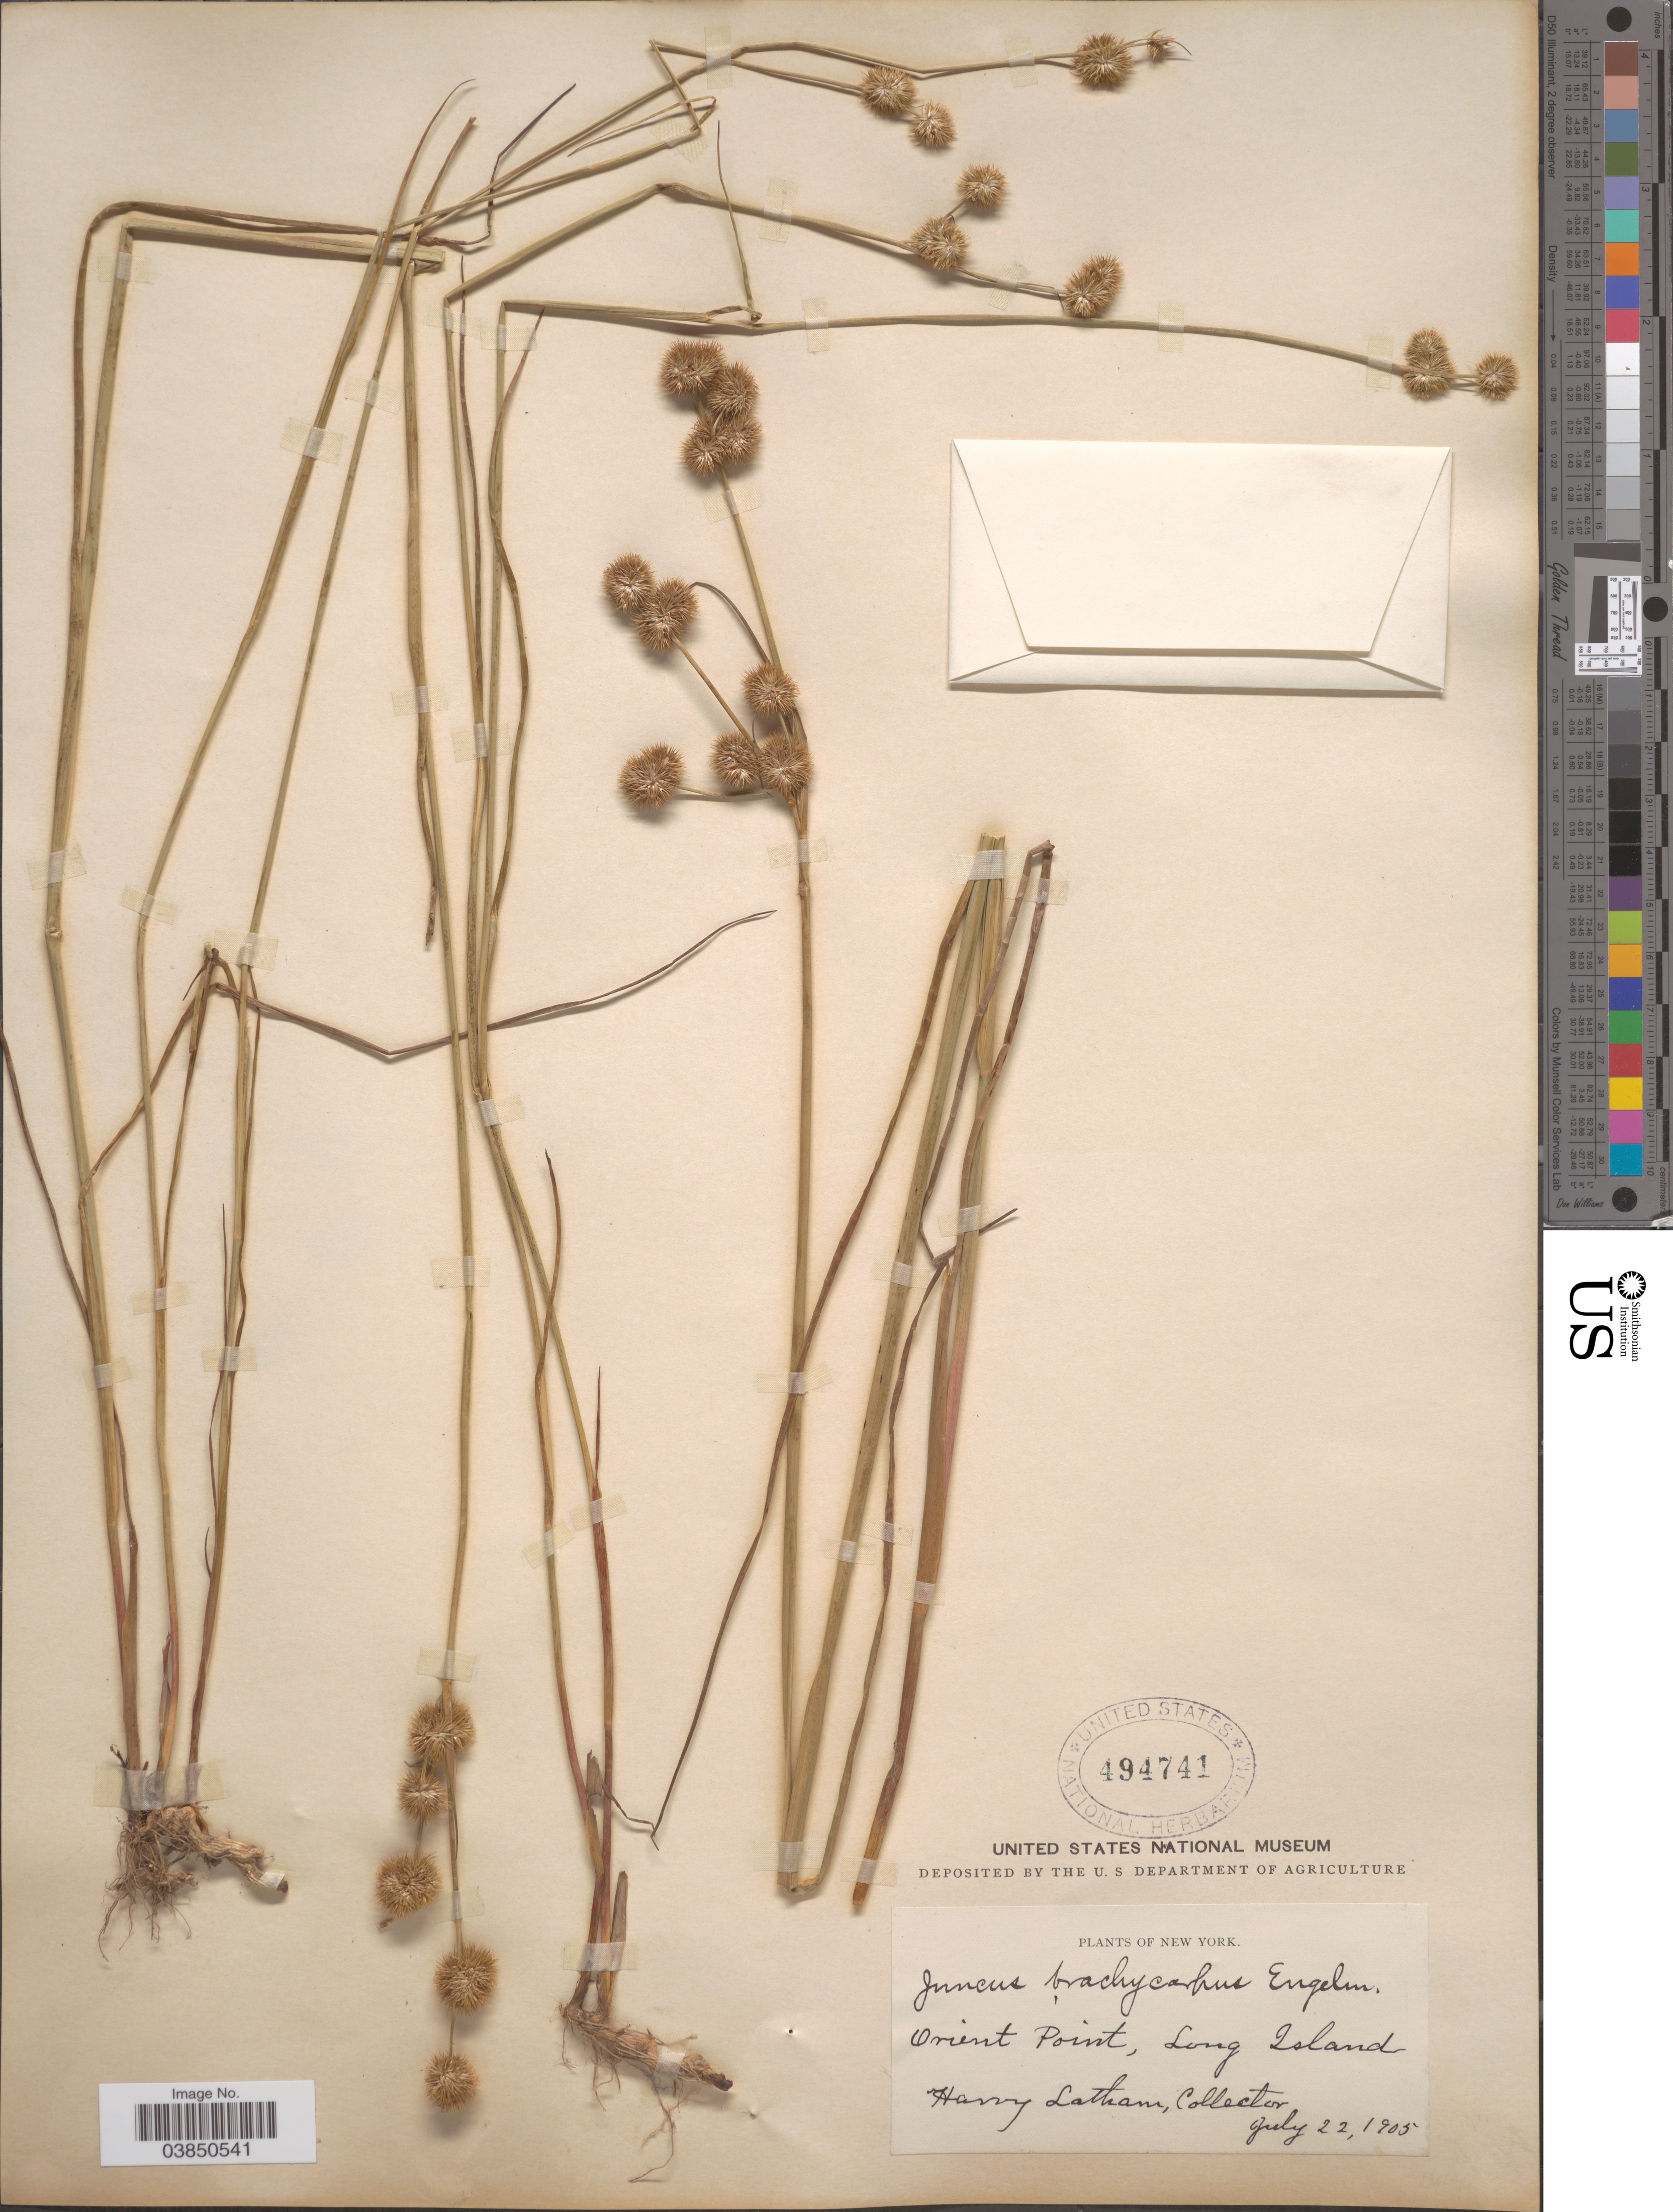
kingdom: Plantae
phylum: Tracheophyta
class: Liliopsida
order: Poales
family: Juncaceae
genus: Juncus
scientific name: Juncus brachycarpus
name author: Engelm.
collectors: H. Latham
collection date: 1905-07-22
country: United States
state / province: New York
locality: Orient Point, Long Island.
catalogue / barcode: US 494741